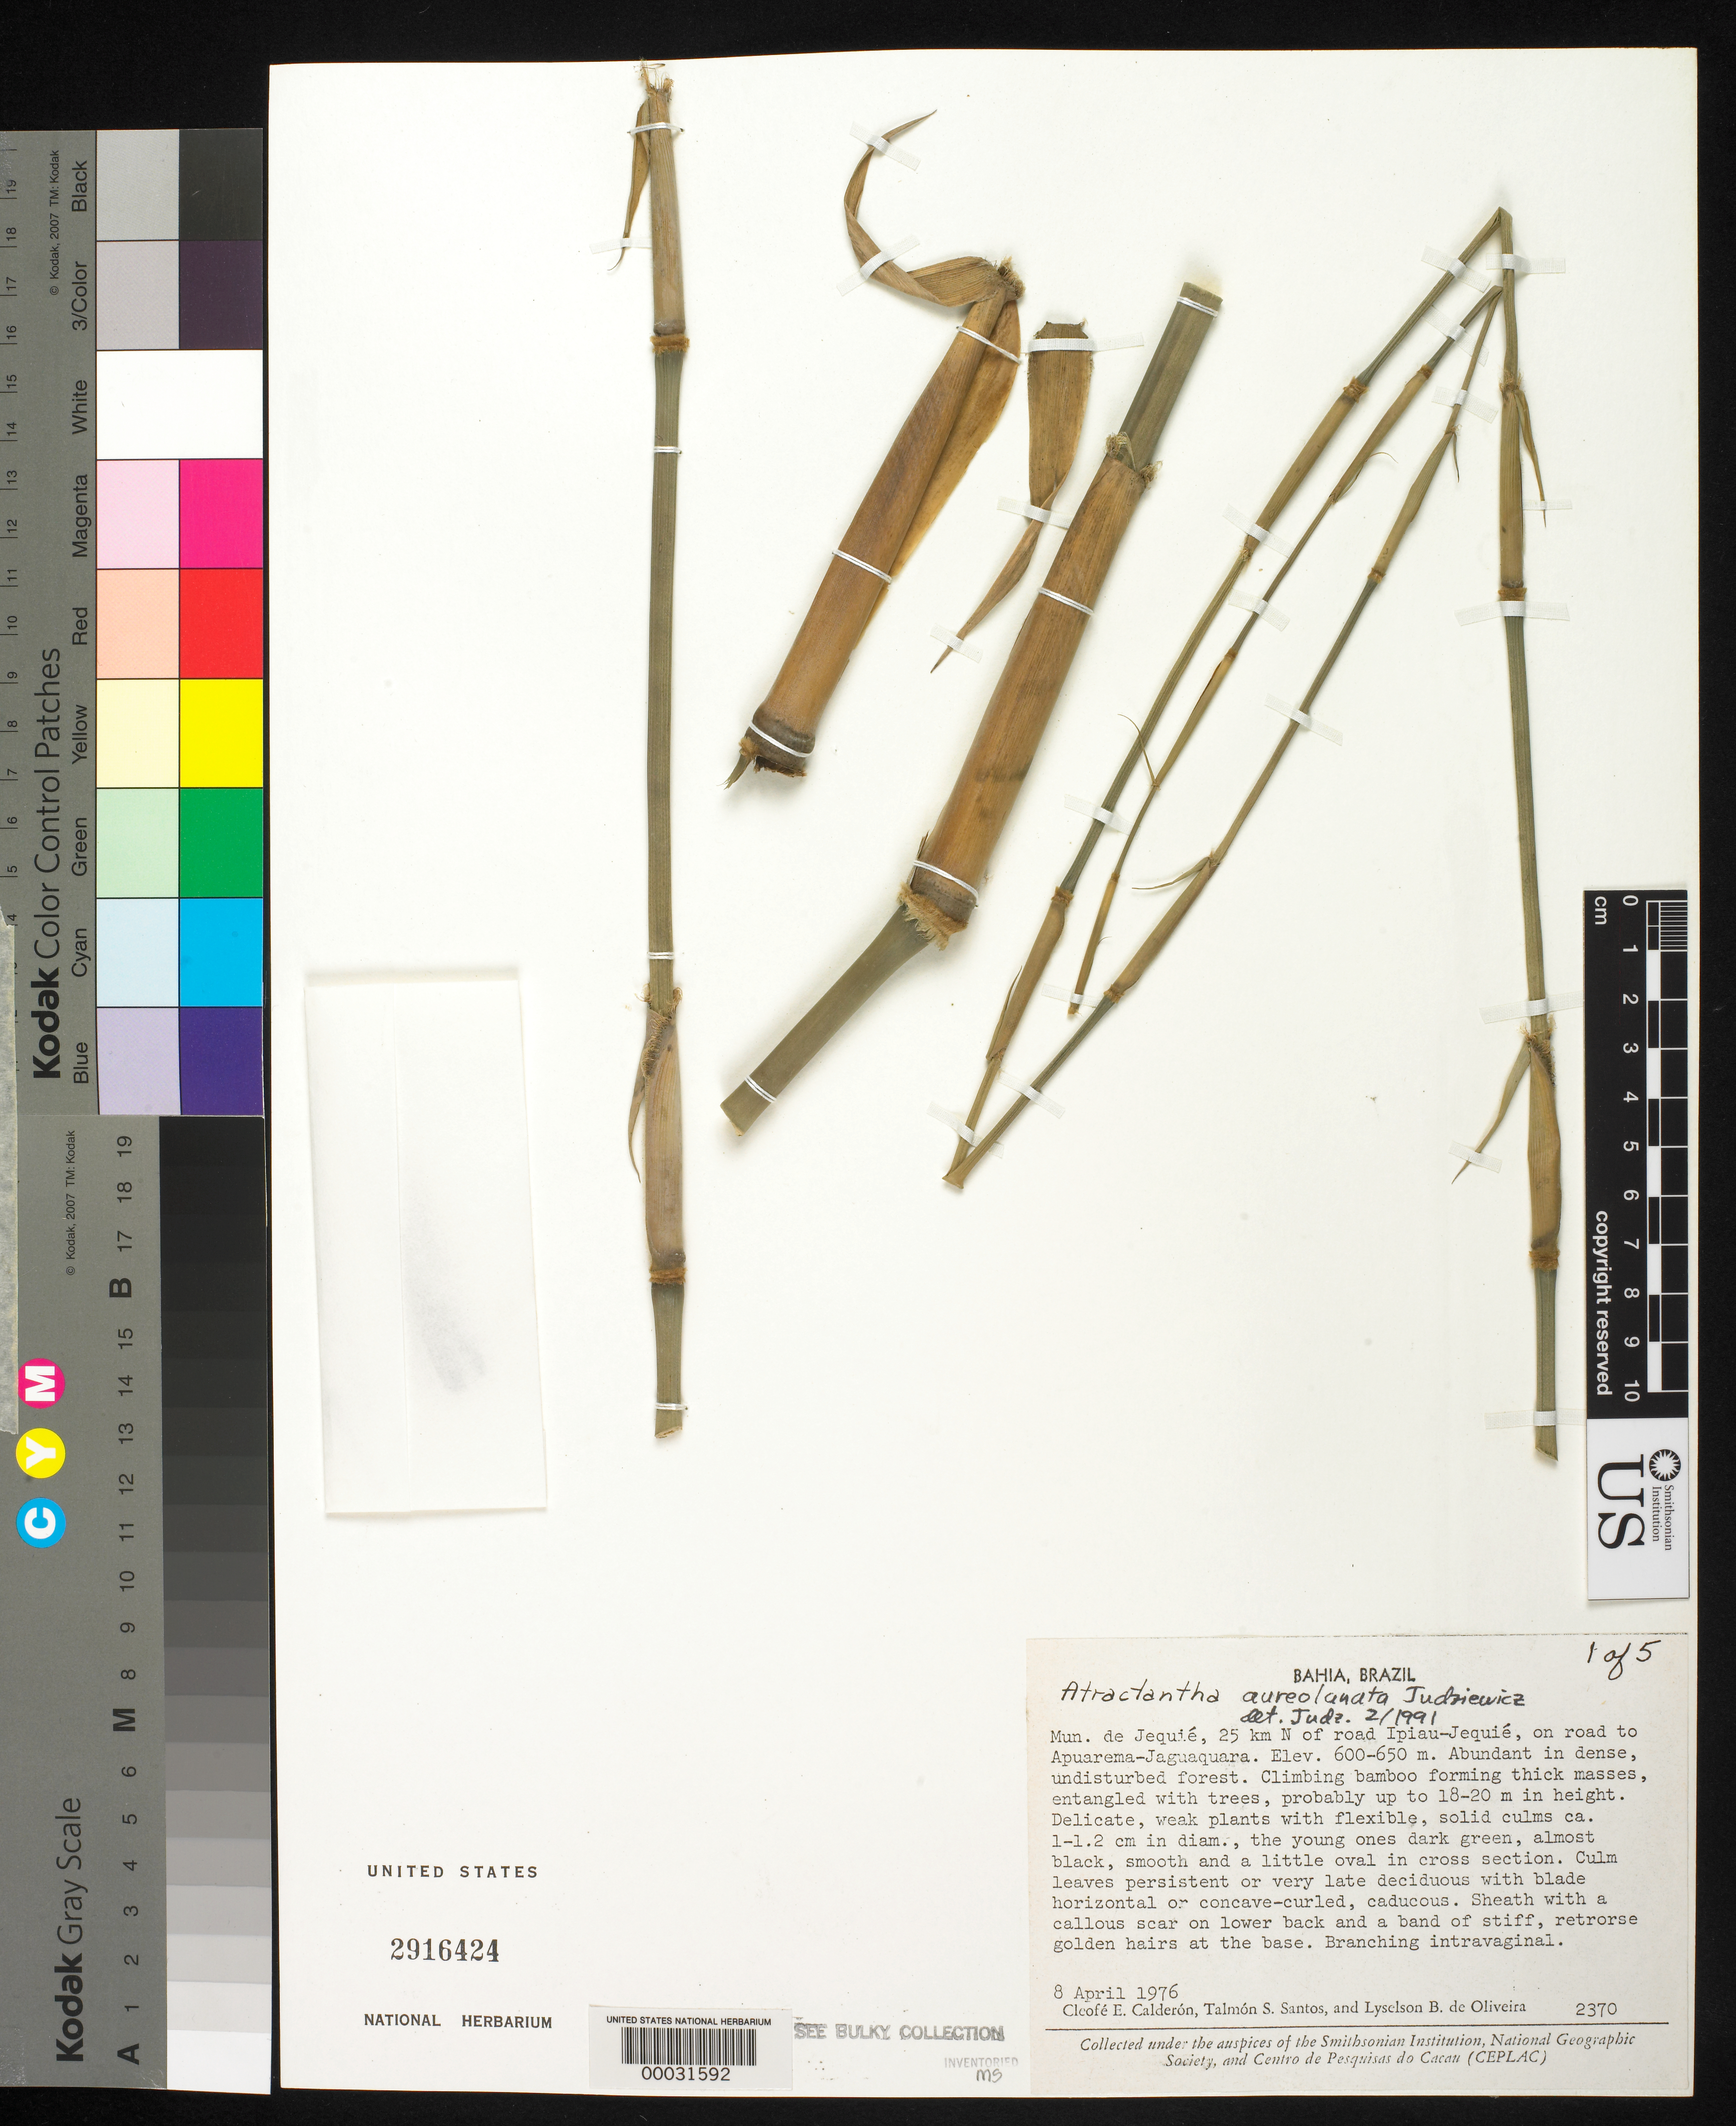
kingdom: Plantae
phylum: Tracheophyta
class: Liliopsida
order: Poales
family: Poaceae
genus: Atractantha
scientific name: Atractantha aureolanata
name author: Judz.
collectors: C. E. Calderón, T. S. Santos & L. de Oliveira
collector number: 2370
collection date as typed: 08 Apr 1976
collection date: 1976-04-08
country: Brazil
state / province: Bahia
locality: Jequie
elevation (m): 600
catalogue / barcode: US 2916424